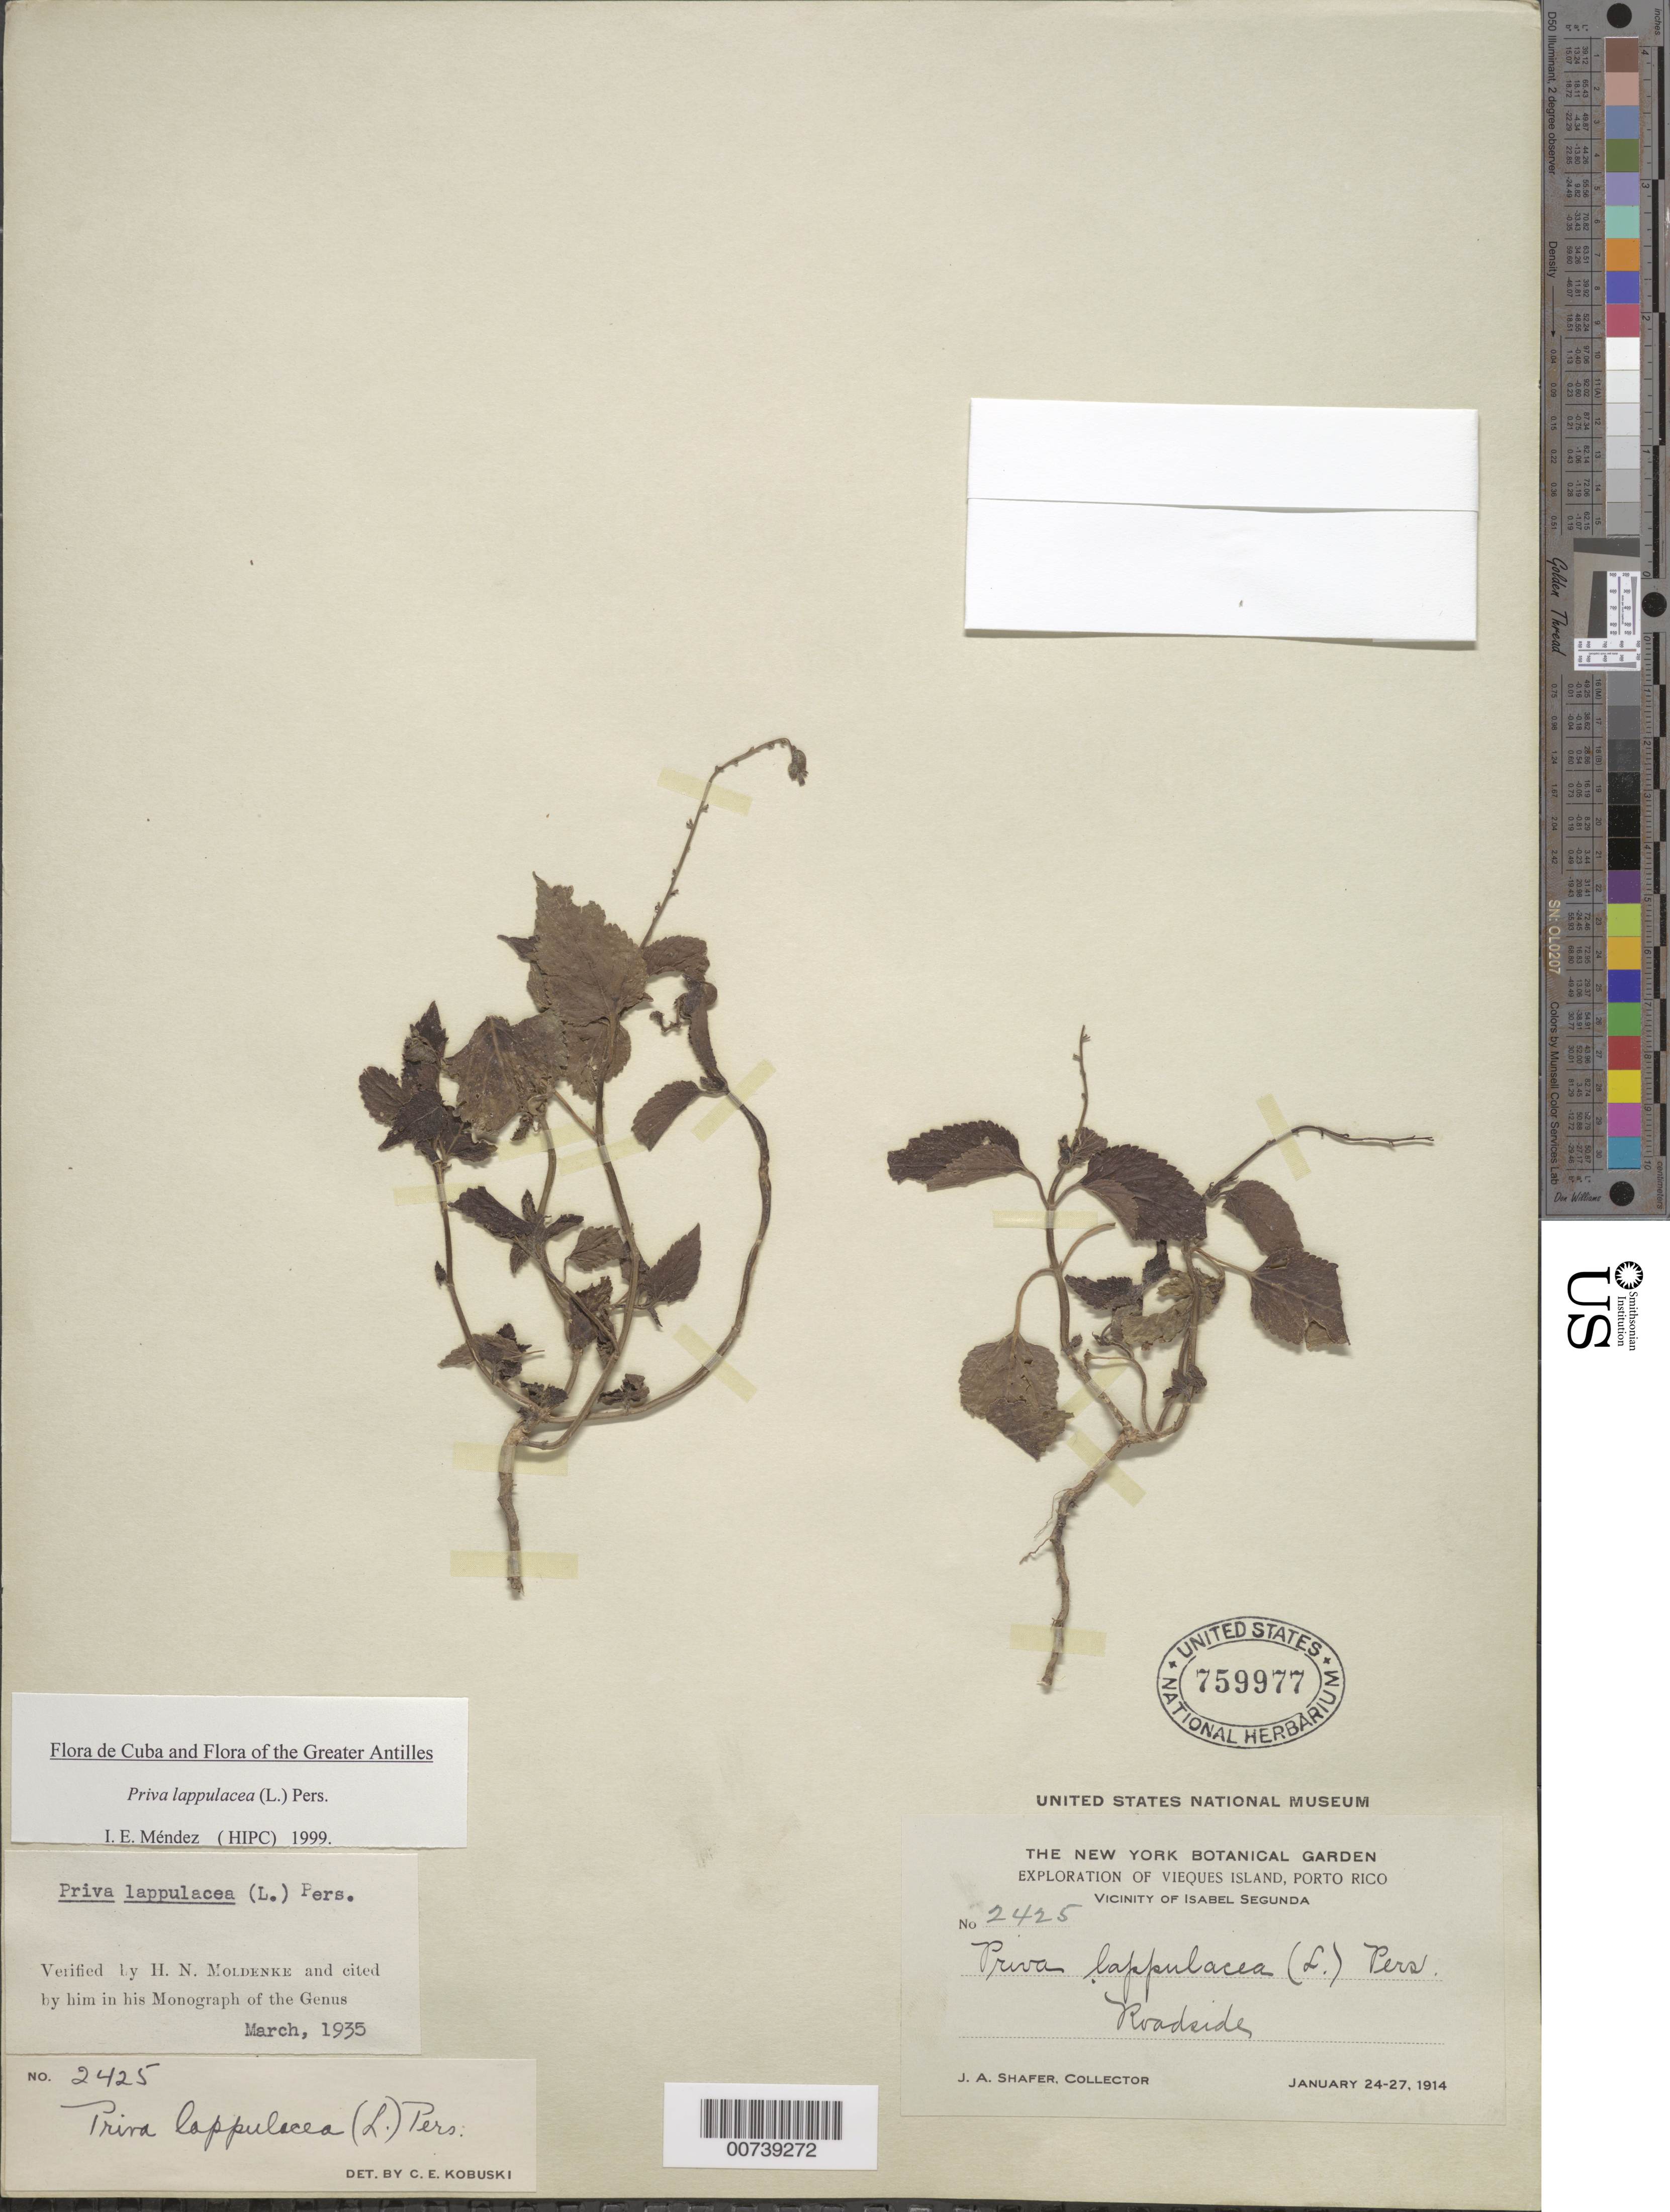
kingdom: Plantae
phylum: Tracheophyta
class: Magnoliopsida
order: Lamiales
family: Verbenaceae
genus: Priva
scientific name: Priva lappulacea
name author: (L.) Pers.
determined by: Méndez, Isidro E., (HIPC)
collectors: J. A. Shafer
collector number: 2425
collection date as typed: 24 Jan 1914 to 27 Jan 1914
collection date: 1914-01-24/1914-01-27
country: Puerto Rico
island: Vieques I.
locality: vicinity of Isabel Segunda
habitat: Roadside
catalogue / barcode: US 759977